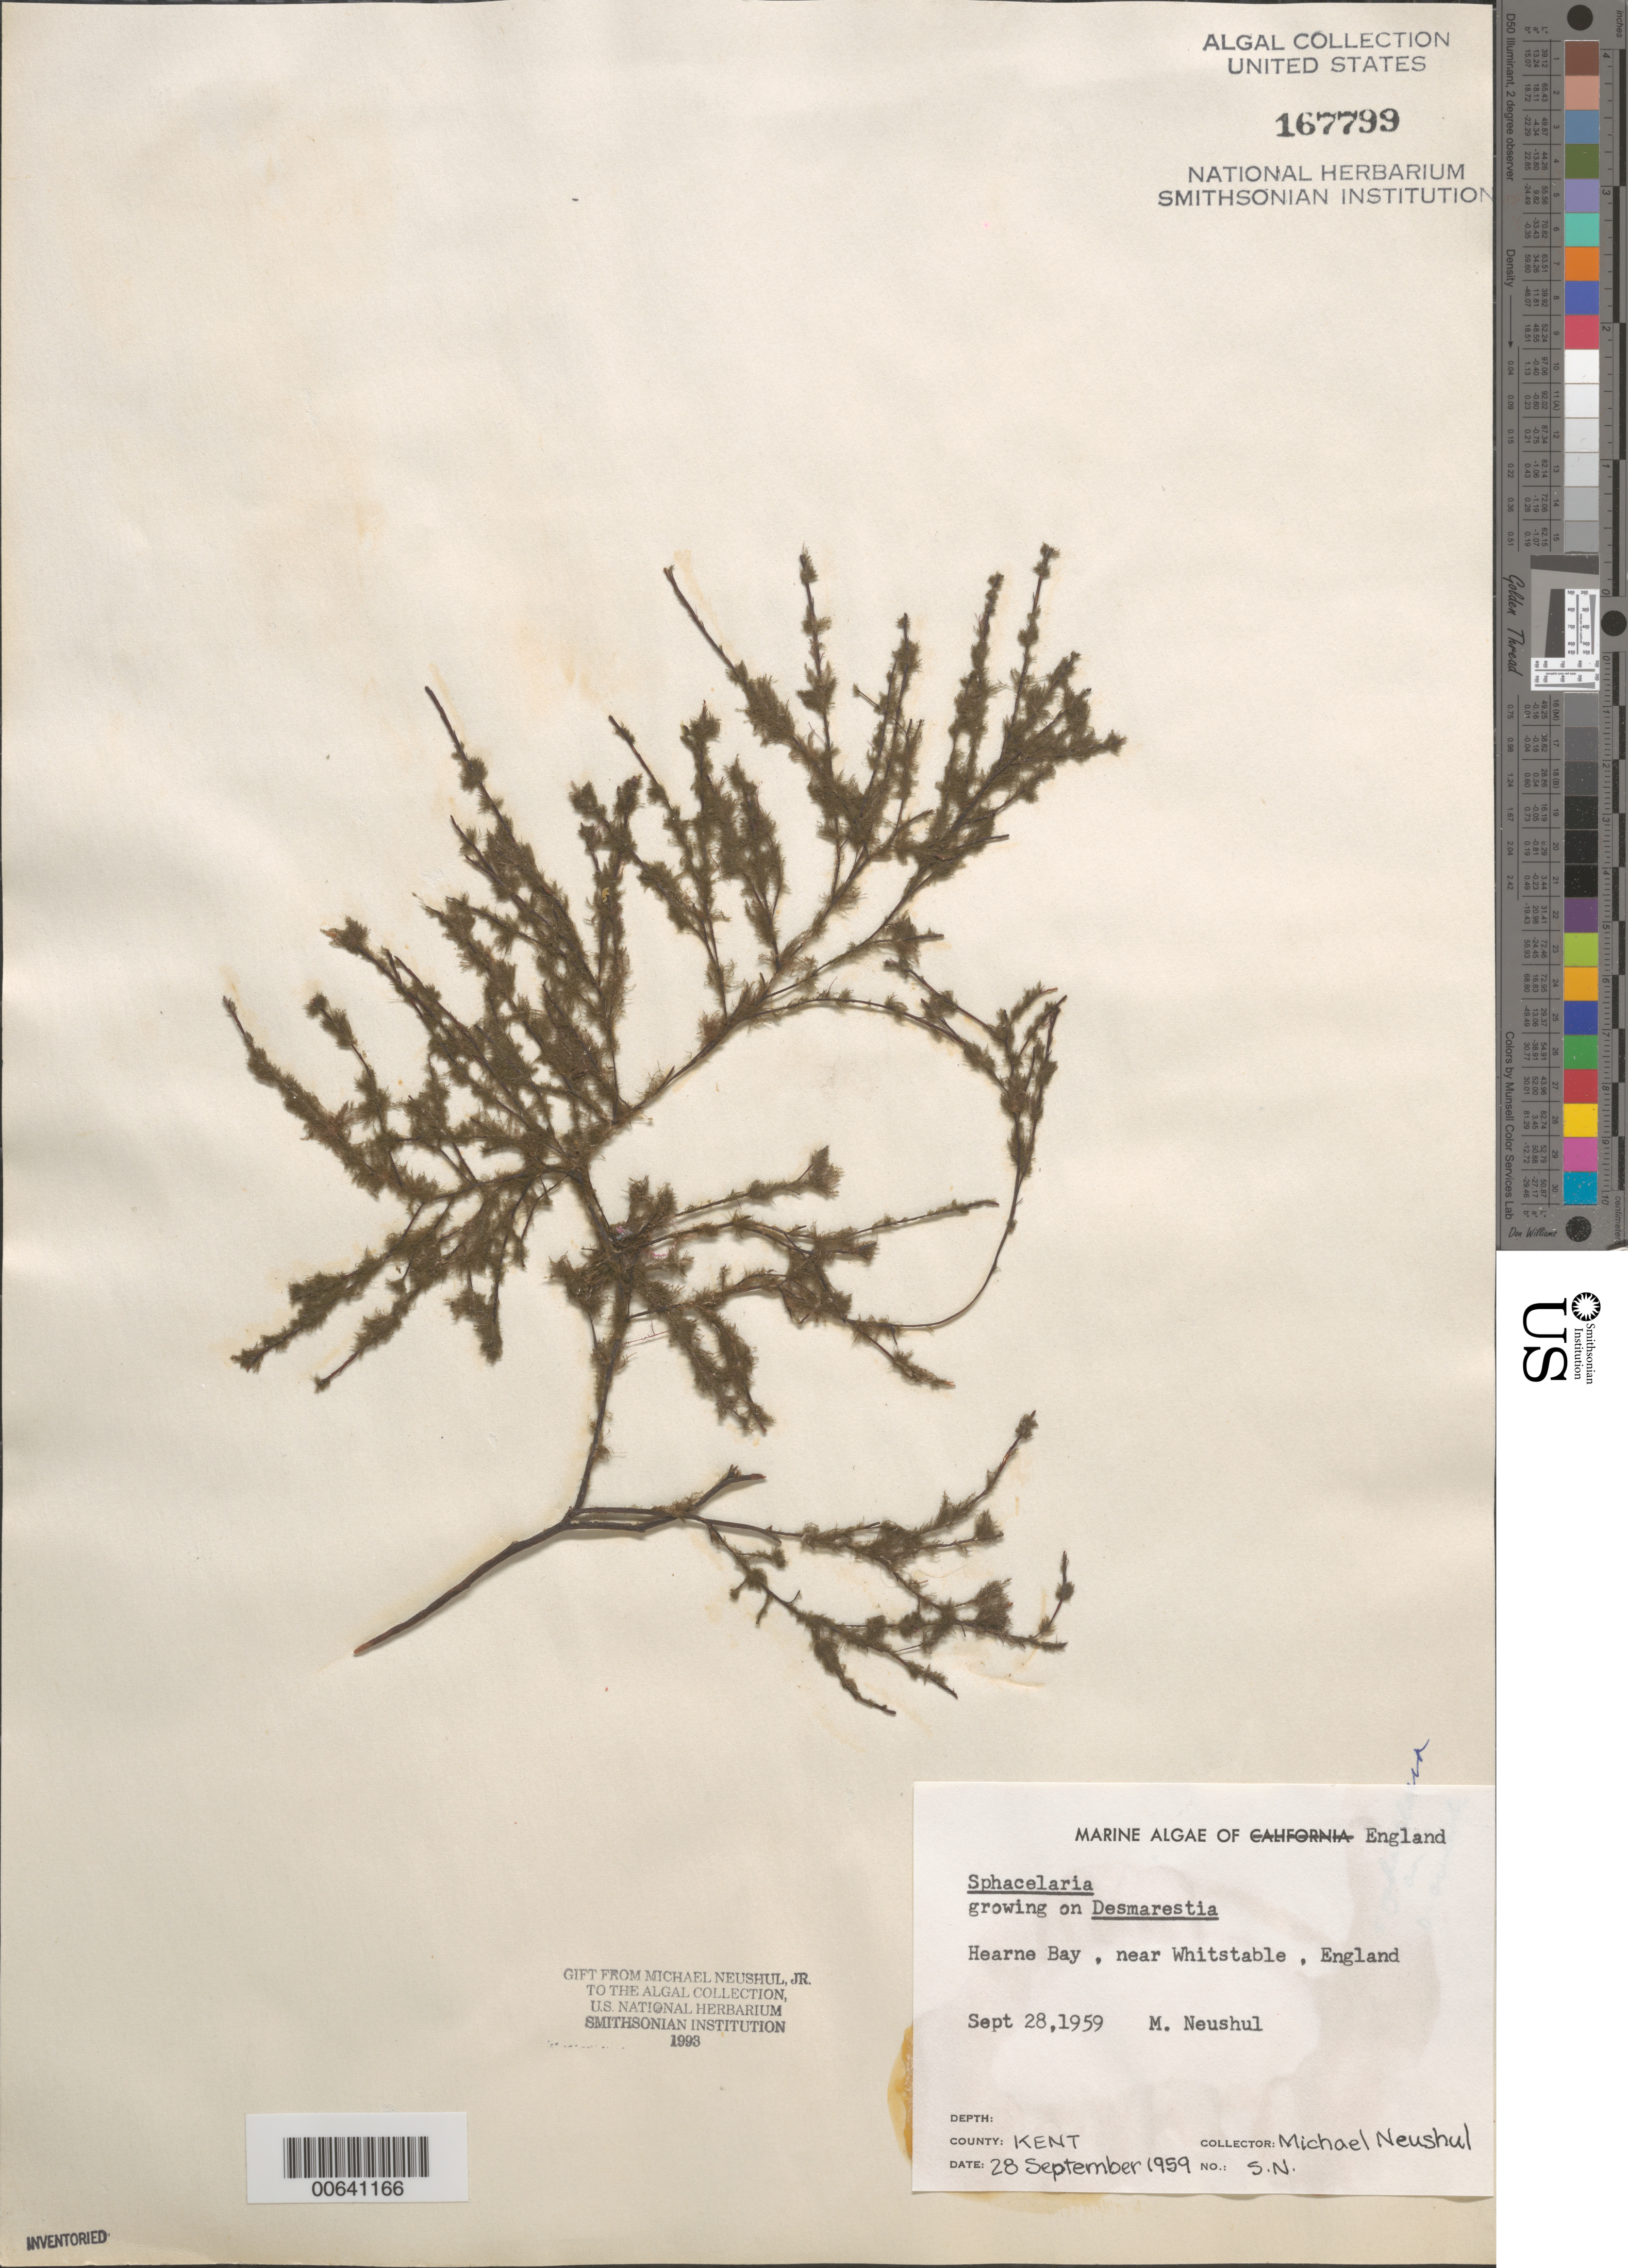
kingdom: Chromista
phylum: Ochrophyta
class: Phaeophyceae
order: Sphacelariales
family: Sphacelariaceae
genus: Sphacelaria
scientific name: Sphacelaria sp.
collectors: M. Neushul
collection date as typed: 28 Sep 1959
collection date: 1959-09-28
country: United Kingdom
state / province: England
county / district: Kent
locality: Hearne Bay, near Whitstable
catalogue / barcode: US 167799